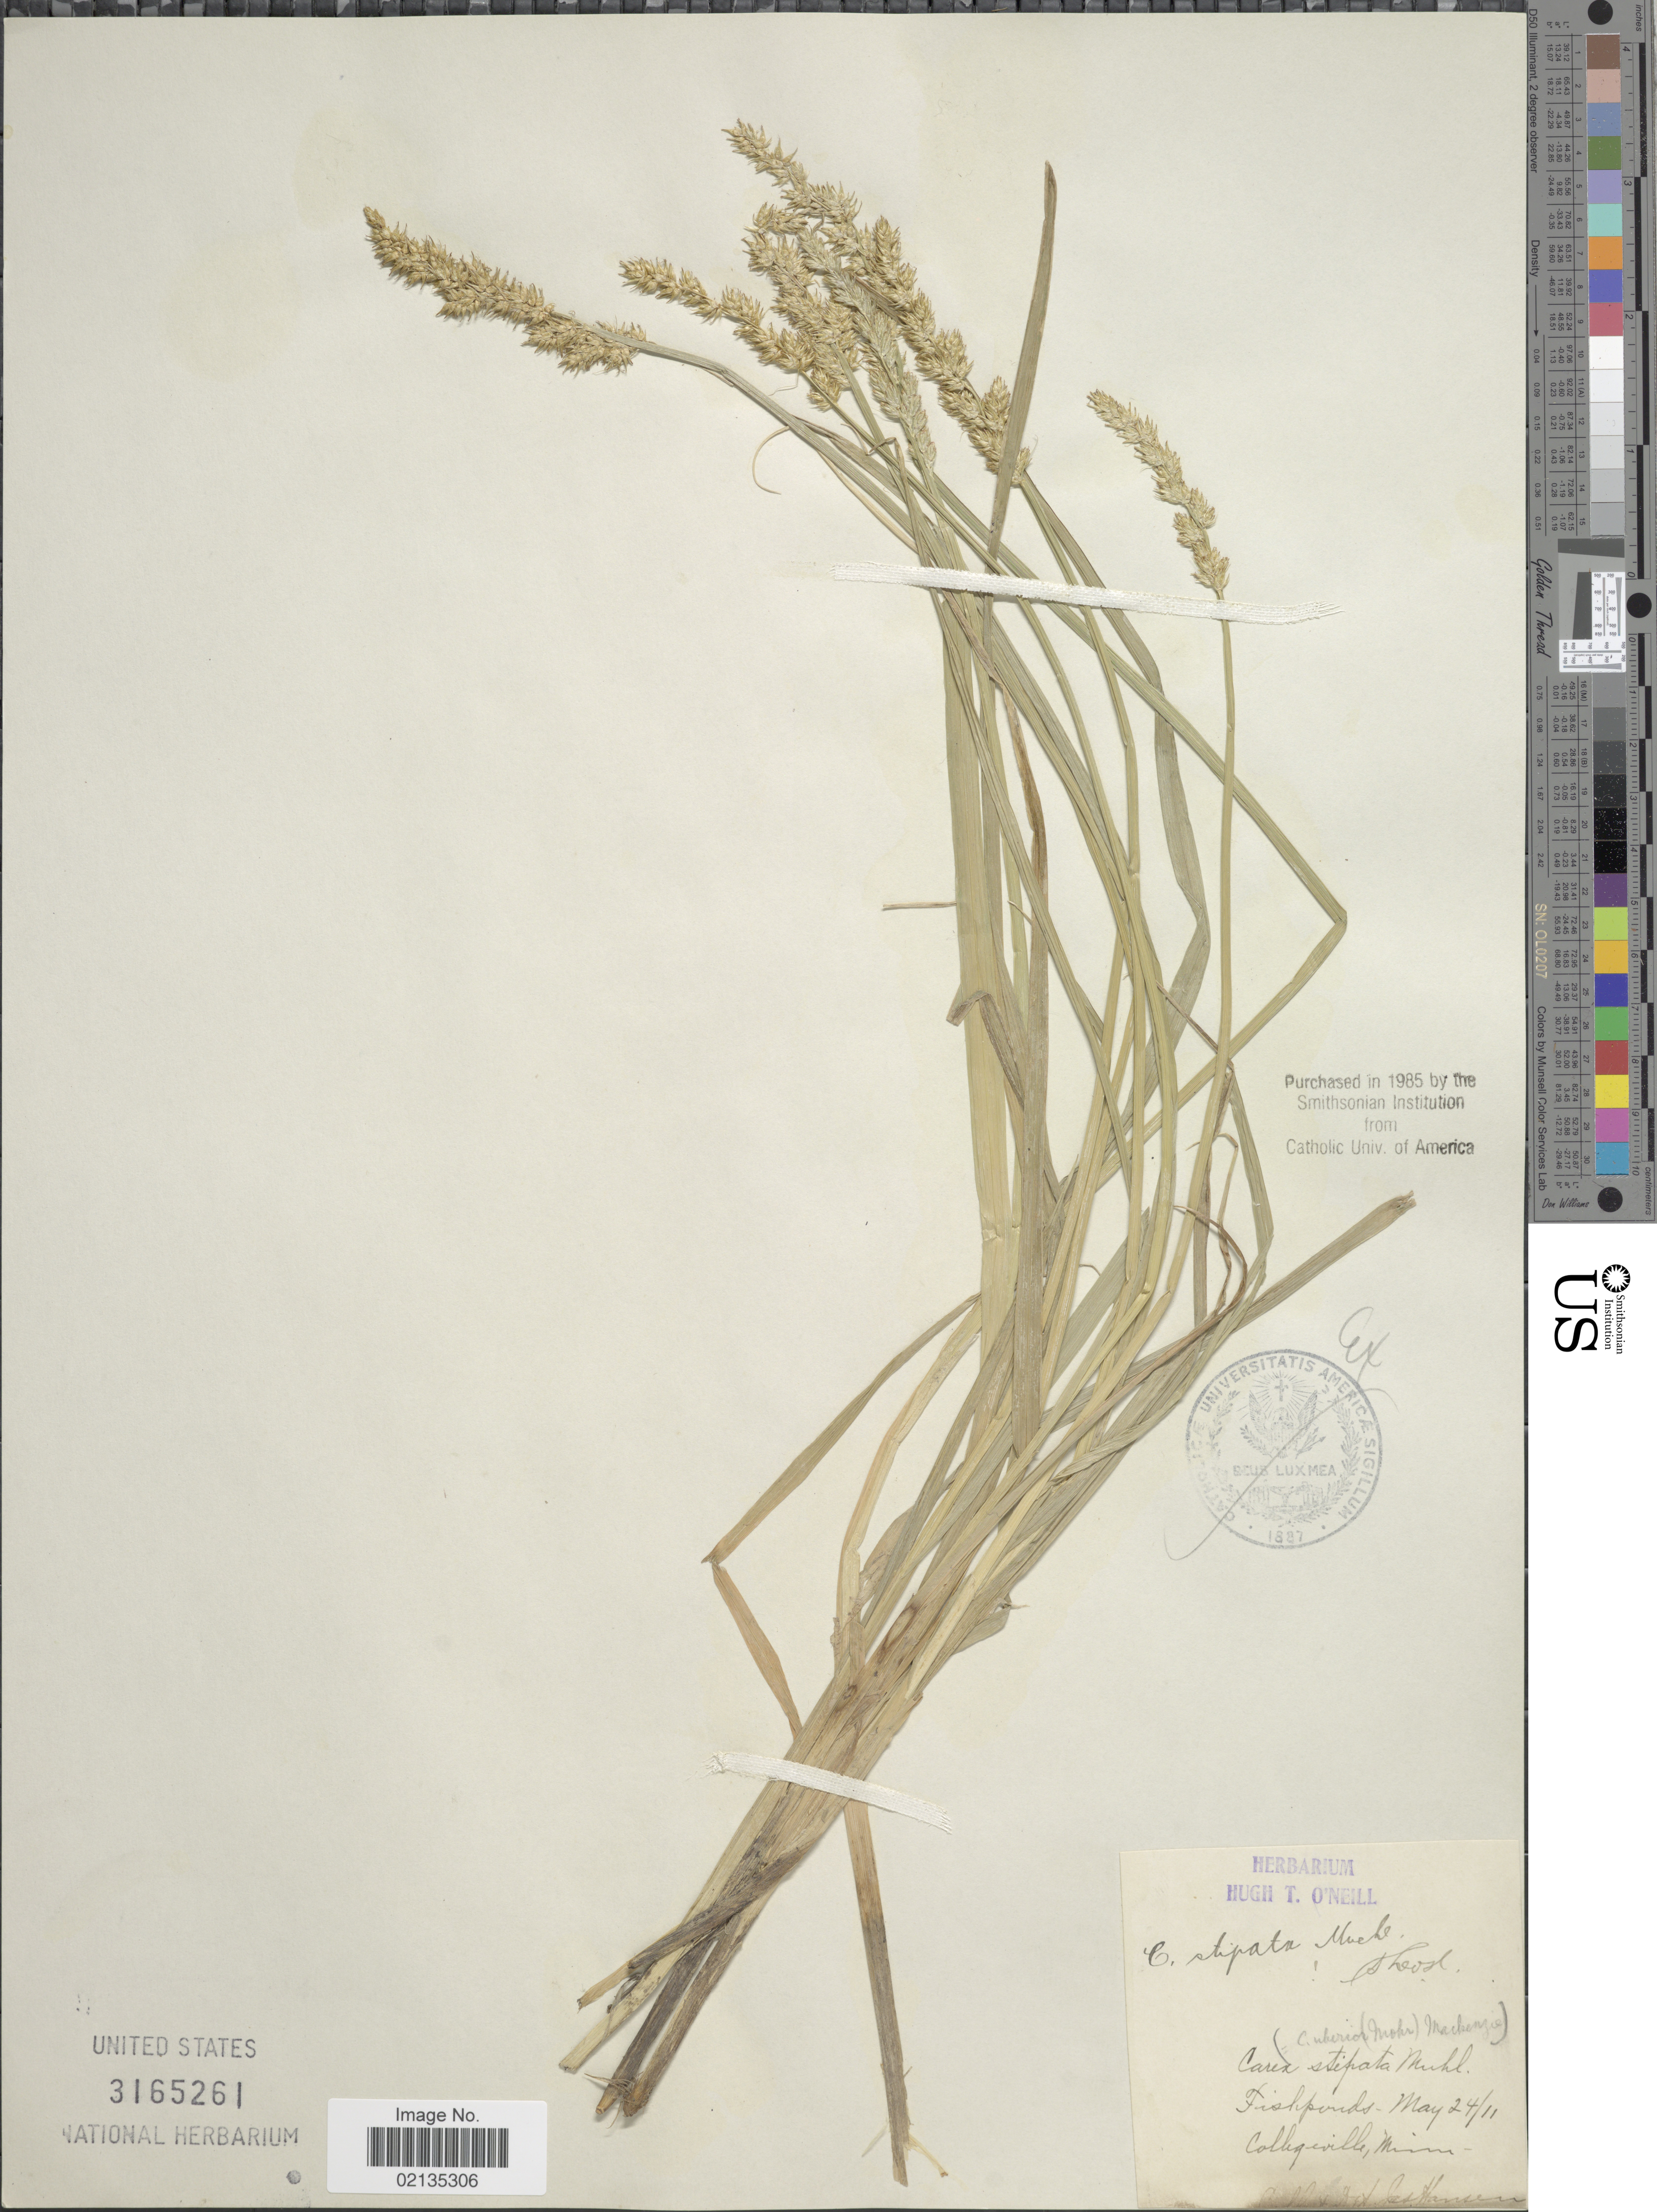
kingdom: Plantae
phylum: Tracheophyta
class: Liliopsida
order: Poales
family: Cyperaceae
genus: Carex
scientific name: Carex stipata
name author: Muhl. ex Willd.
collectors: J. Hansen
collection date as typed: Transcribed d/m/y: 24/5/11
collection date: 1911-05-24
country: United States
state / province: Minnesota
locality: Fishponds, Collegeville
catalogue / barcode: US 3165261